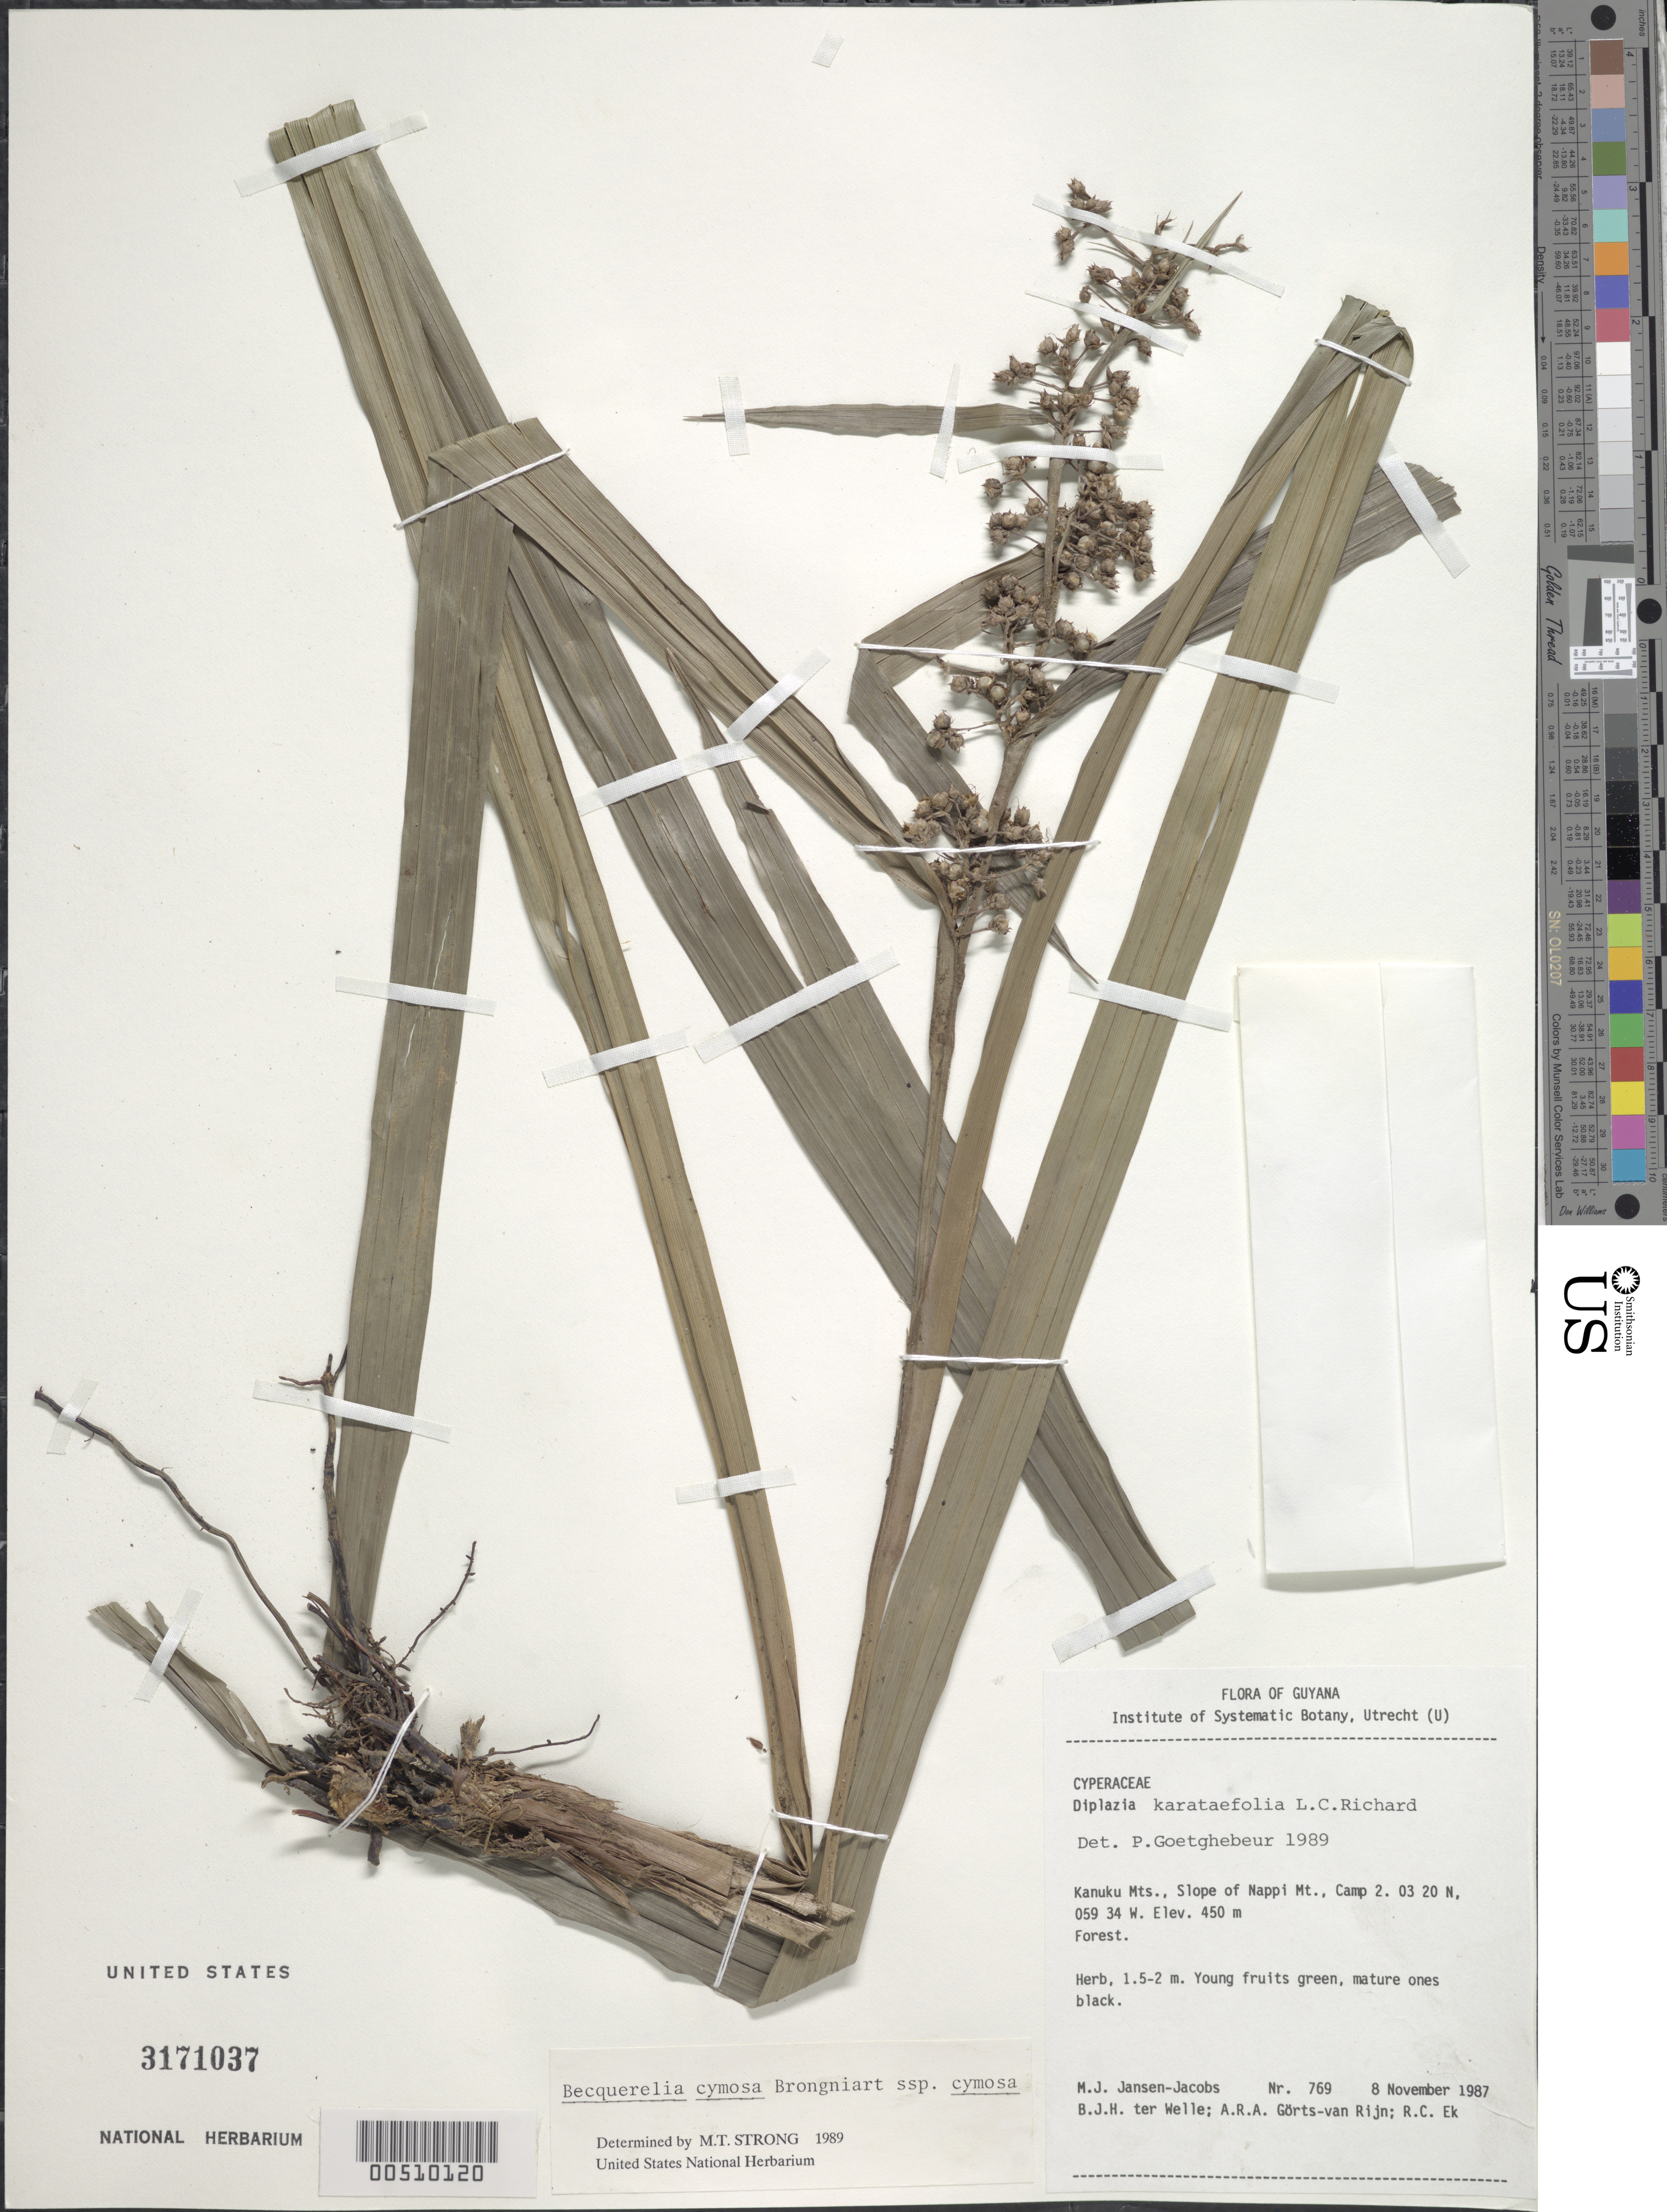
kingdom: Plantae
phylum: Tracheophyta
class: Liliopsida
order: Poales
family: Cyperaceae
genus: Becquerelia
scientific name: Becquerelia cymosa subsp. cymosa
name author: Brongn.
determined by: Strong, M. T., (US), Smithsonian Institution - National Museum of Natural History (UNITED STATES)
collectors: M. J. Jansen-Jacobs, B. Welle, A. .R. A. Görts-van Rijn & R. C. Ek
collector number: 769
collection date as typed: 08 Nov 1987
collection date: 1987-11-08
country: Guyana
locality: Kanuku Mts., slope of Nappi Mt., Camp 2.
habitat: Forest.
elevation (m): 450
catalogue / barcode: US 3171037